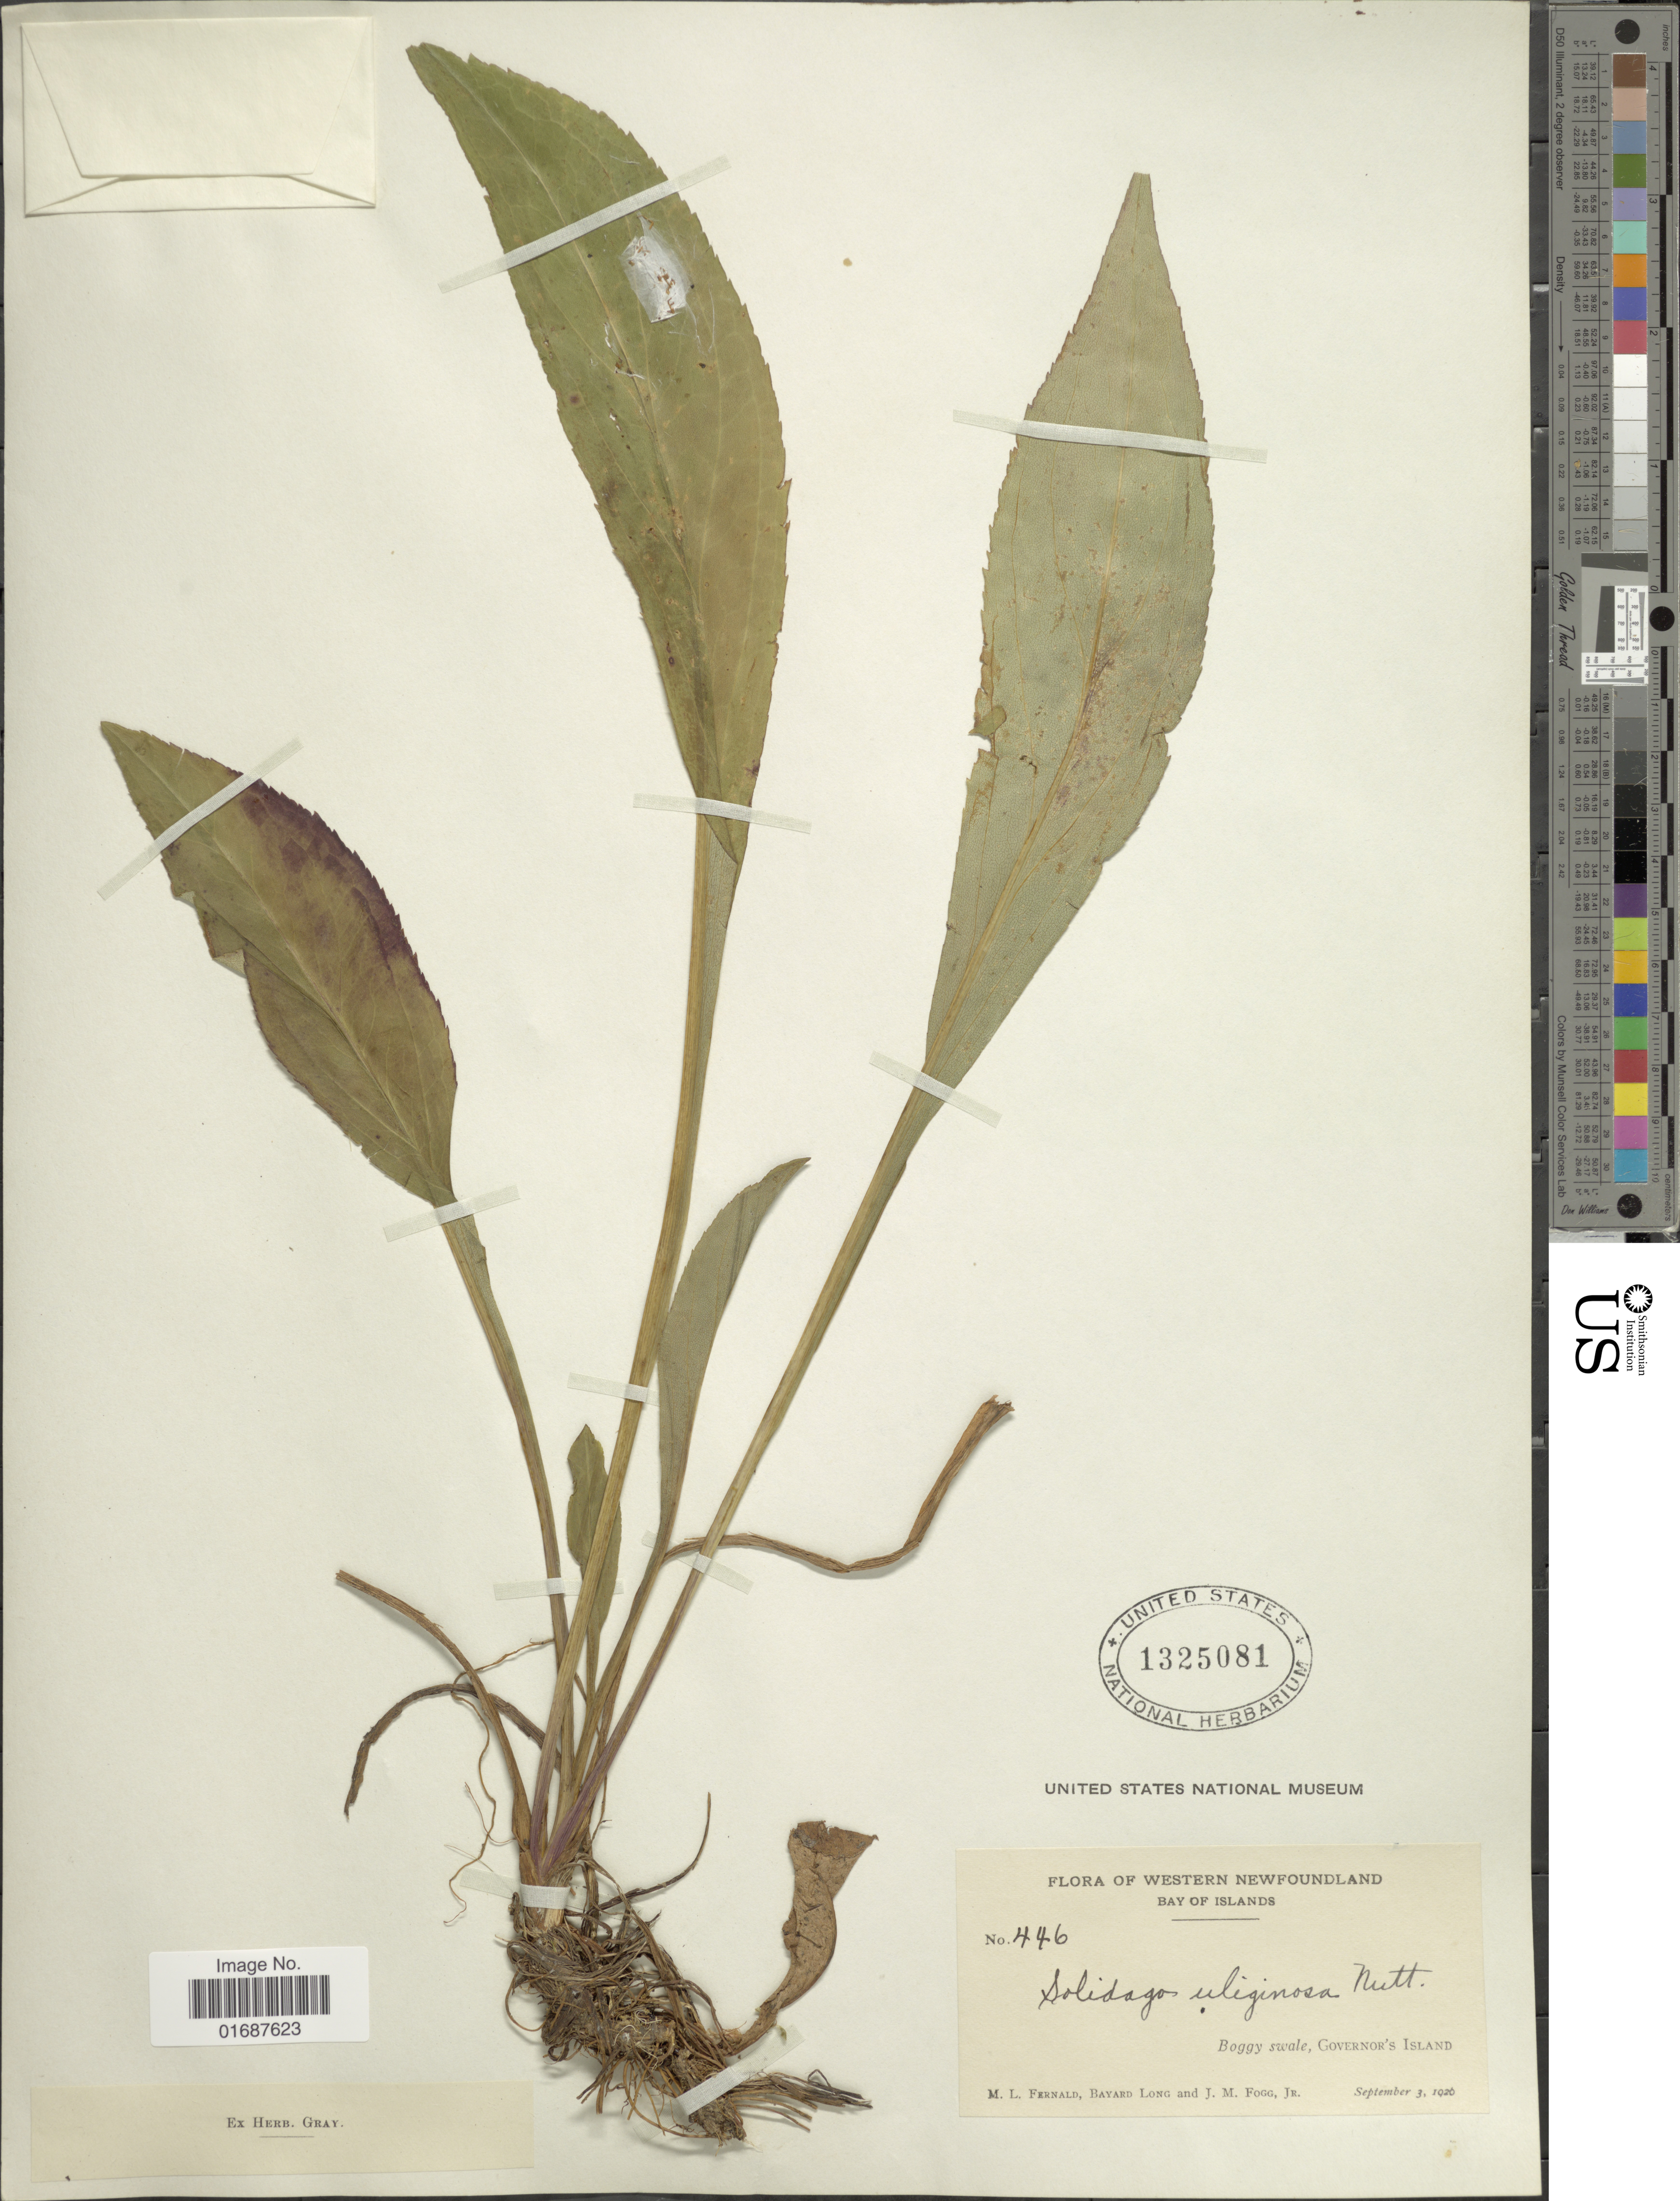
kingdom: Plantae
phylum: Tracheophyta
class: Magnoliopsida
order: Asterales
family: Asteraceae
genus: Solidago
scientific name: Solidago uliginosa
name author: Nutt.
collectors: M. L. Fernald, B. Long & J. Fogg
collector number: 446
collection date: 1926-09-03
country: Canada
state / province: Newfoundland and Labrador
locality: Western Newfoundland. Bay of Islands. Governor's Island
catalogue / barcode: US 1325081